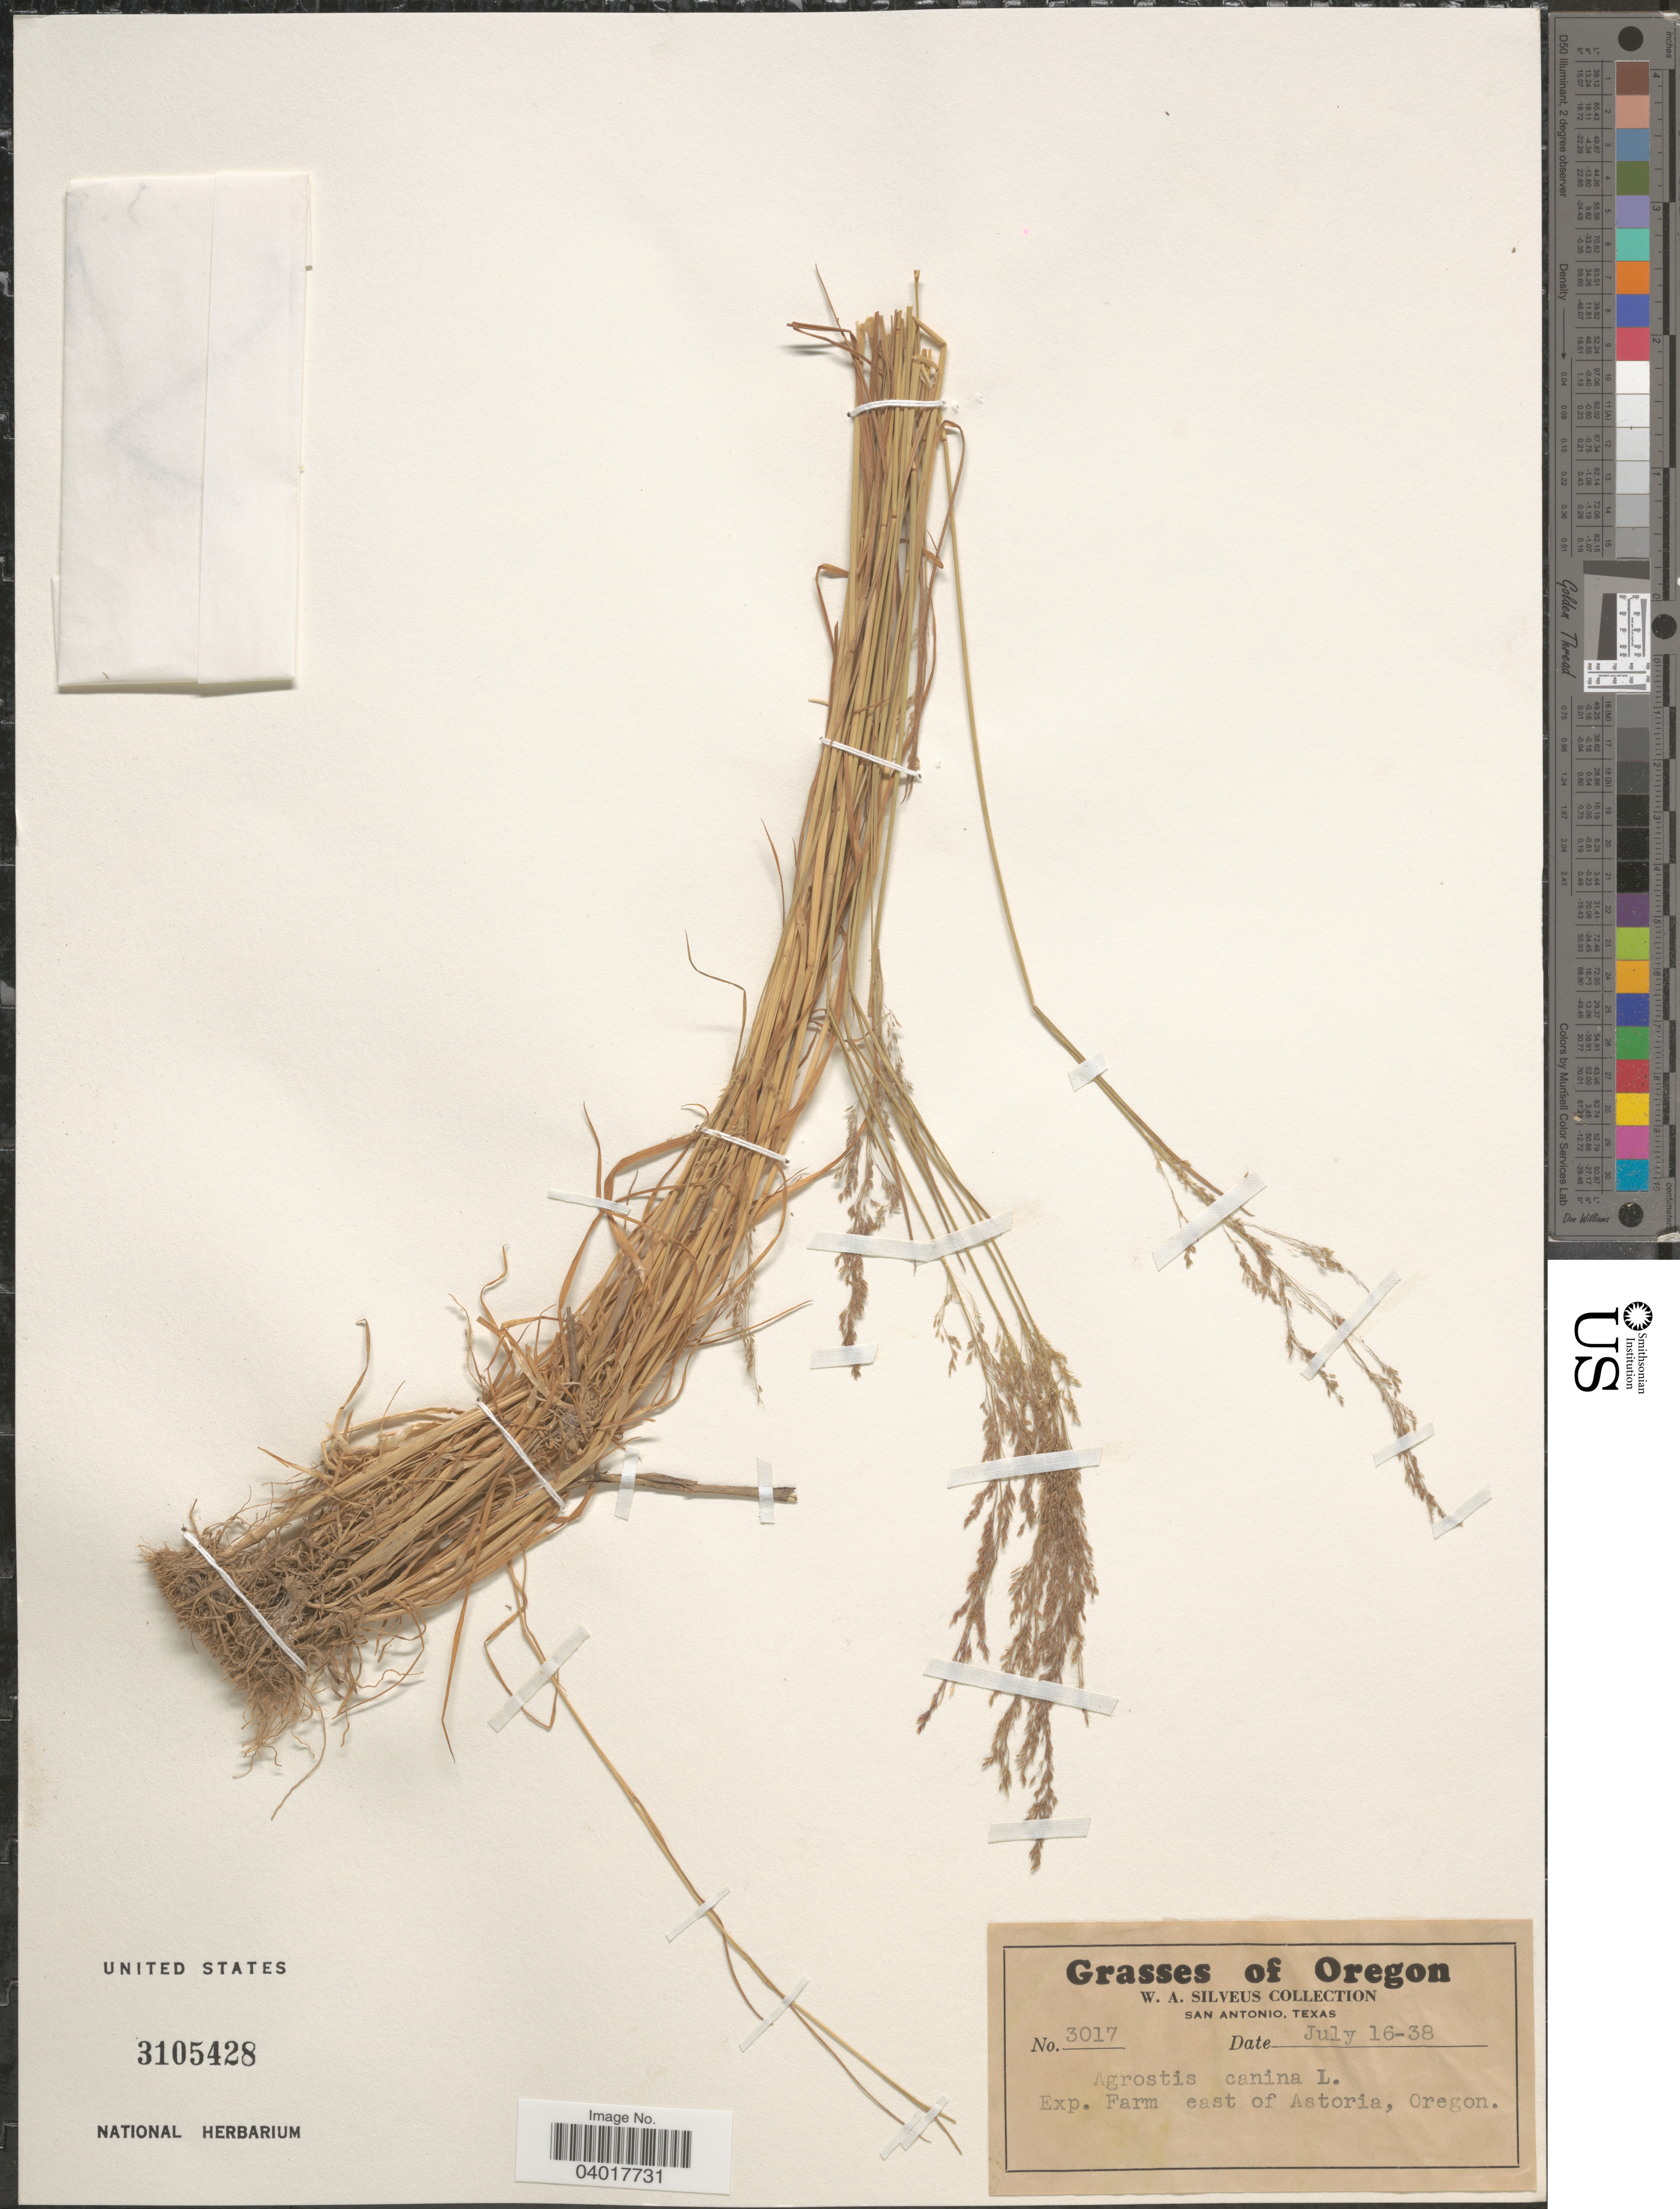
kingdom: Plantae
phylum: Tracheophyta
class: Liliopsida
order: Poales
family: Poaceae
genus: Agrostis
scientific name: Agrostis canina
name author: L.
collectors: W. Silveus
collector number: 3017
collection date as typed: Transcribed d/m/y: 16/7/38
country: United States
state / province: Oregon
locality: Exp. Farm east of Astoria.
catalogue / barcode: US 3105428